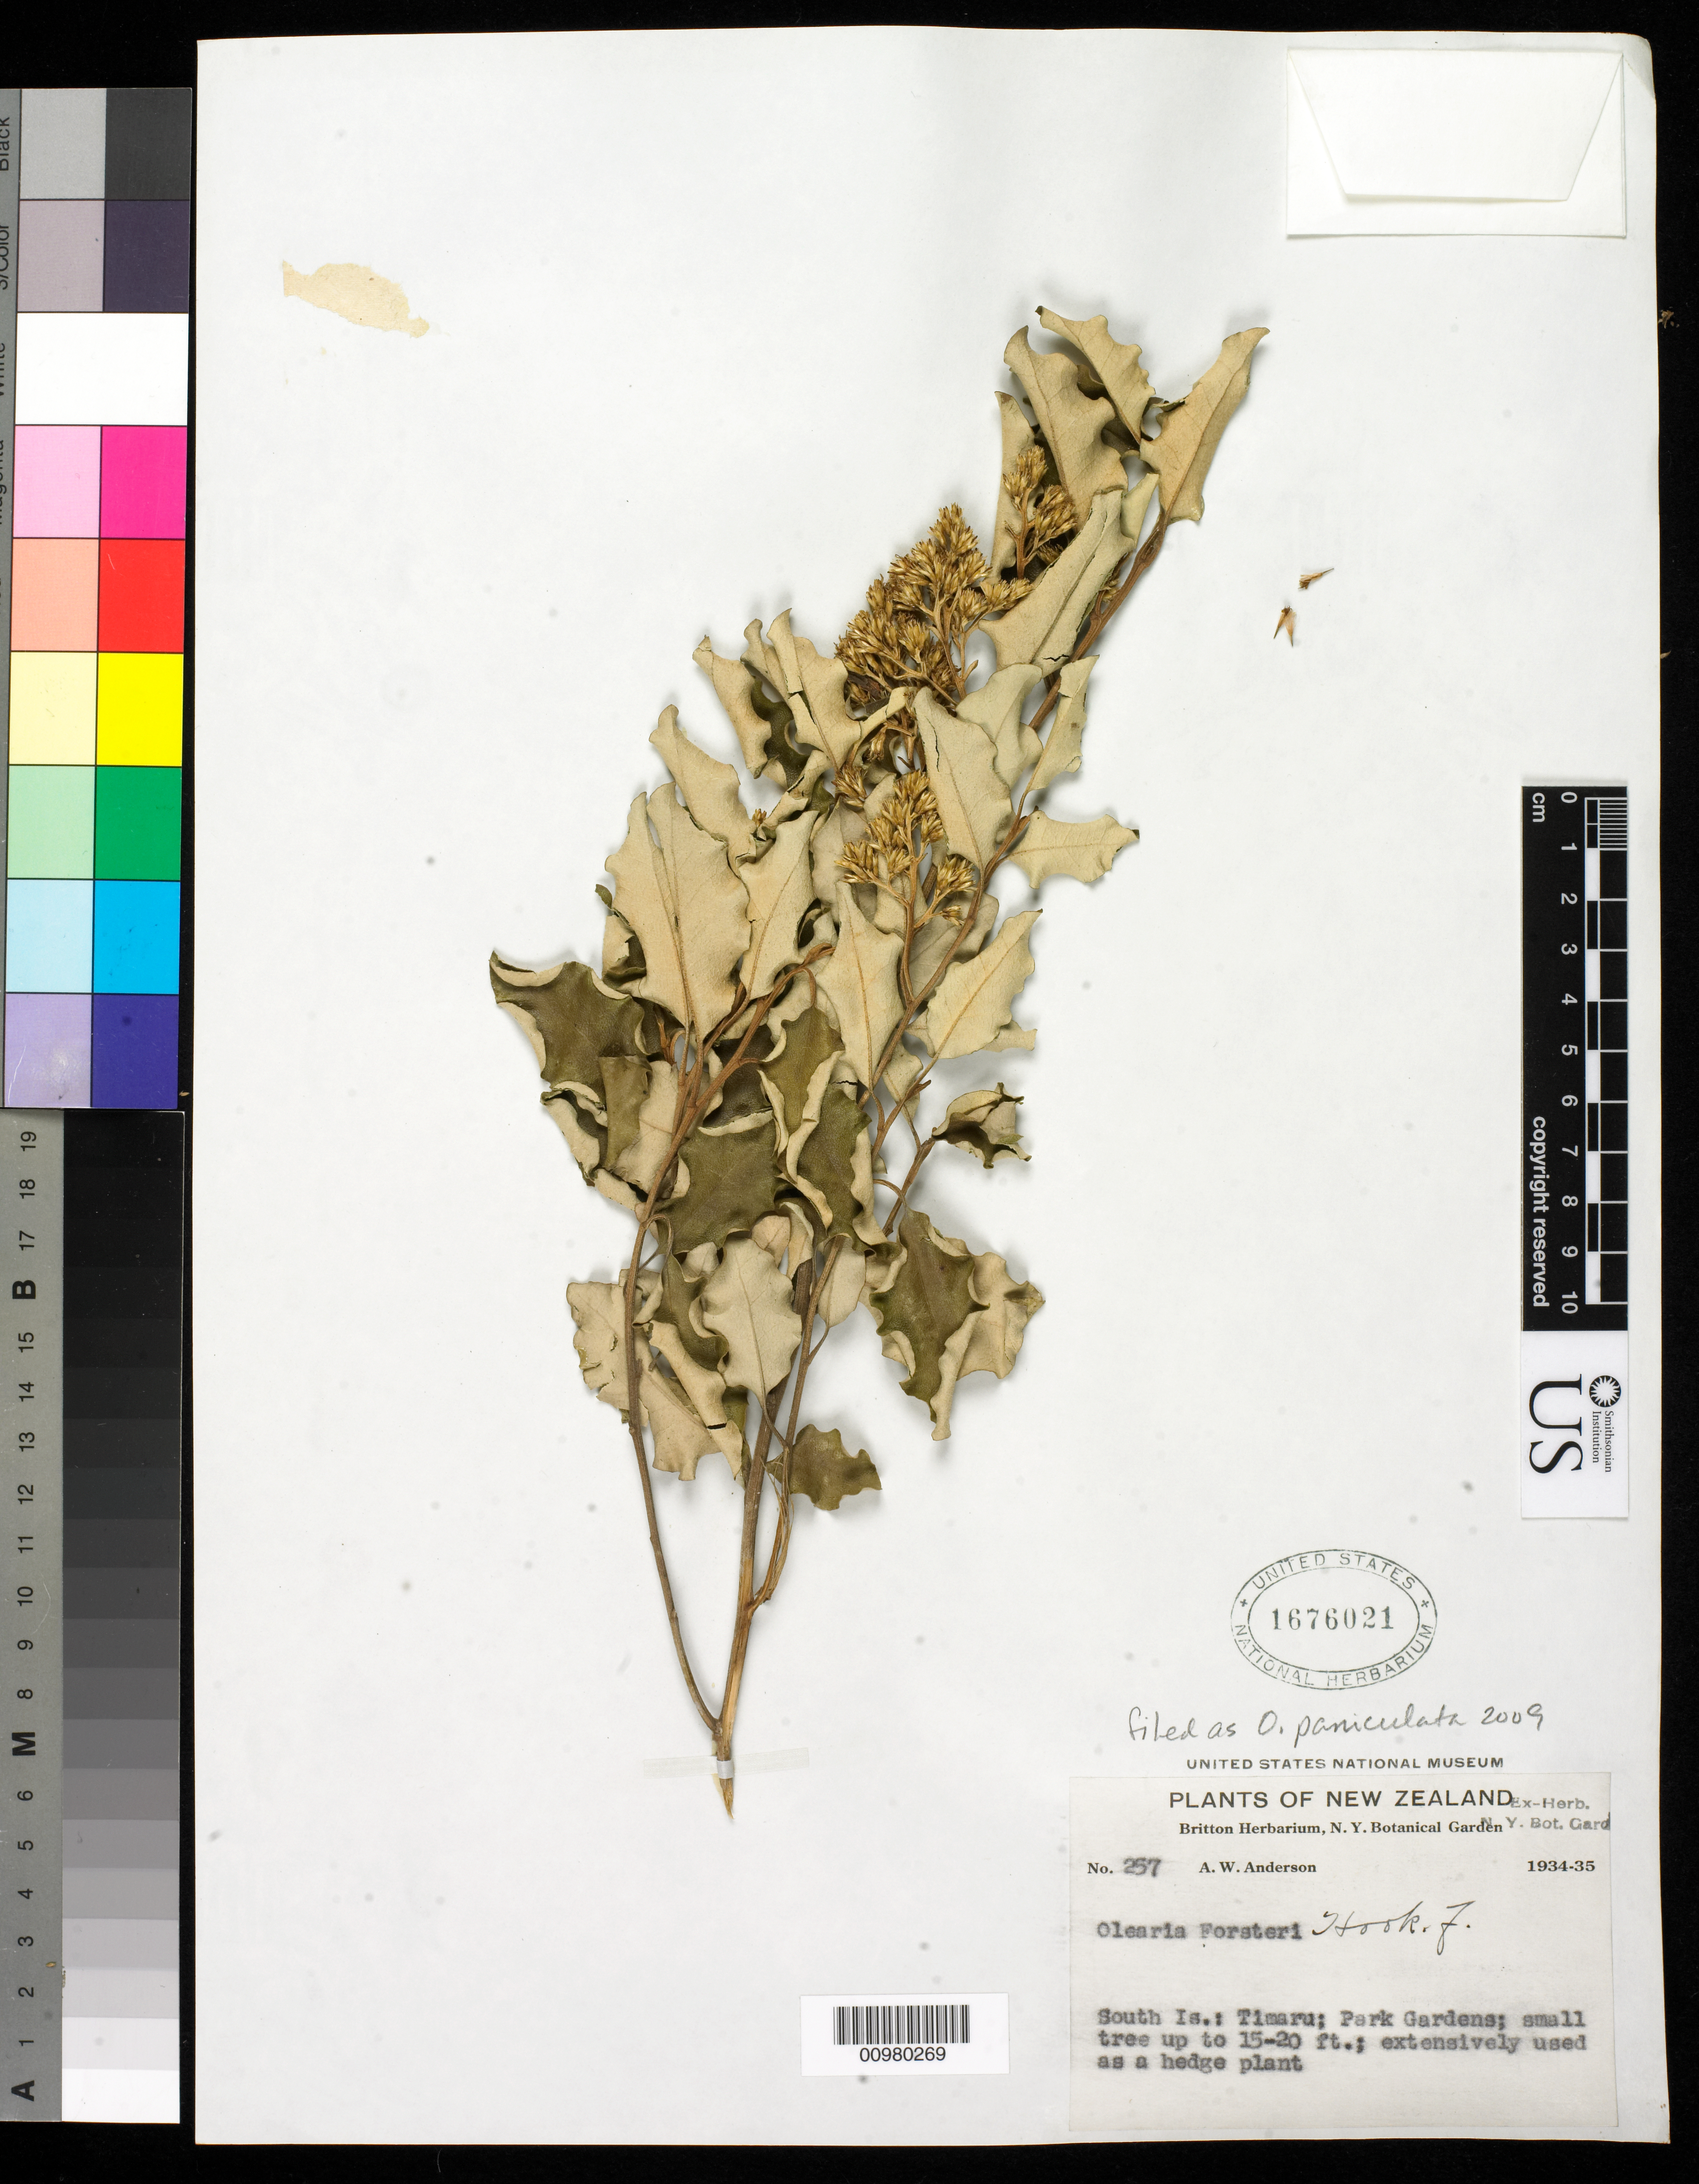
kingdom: Plantae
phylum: Tracheophyta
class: Magnoliopsida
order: Asterales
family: Asteraceae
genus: Olearia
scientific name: Olearia paniculata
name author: Druce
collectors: A. W. Anderson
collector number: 257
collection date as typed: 1934 to -- --- 1935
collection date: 1934/1935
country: New Zealand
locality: South Is.: Timaru; Park Gardens.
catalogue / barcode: US 1676021